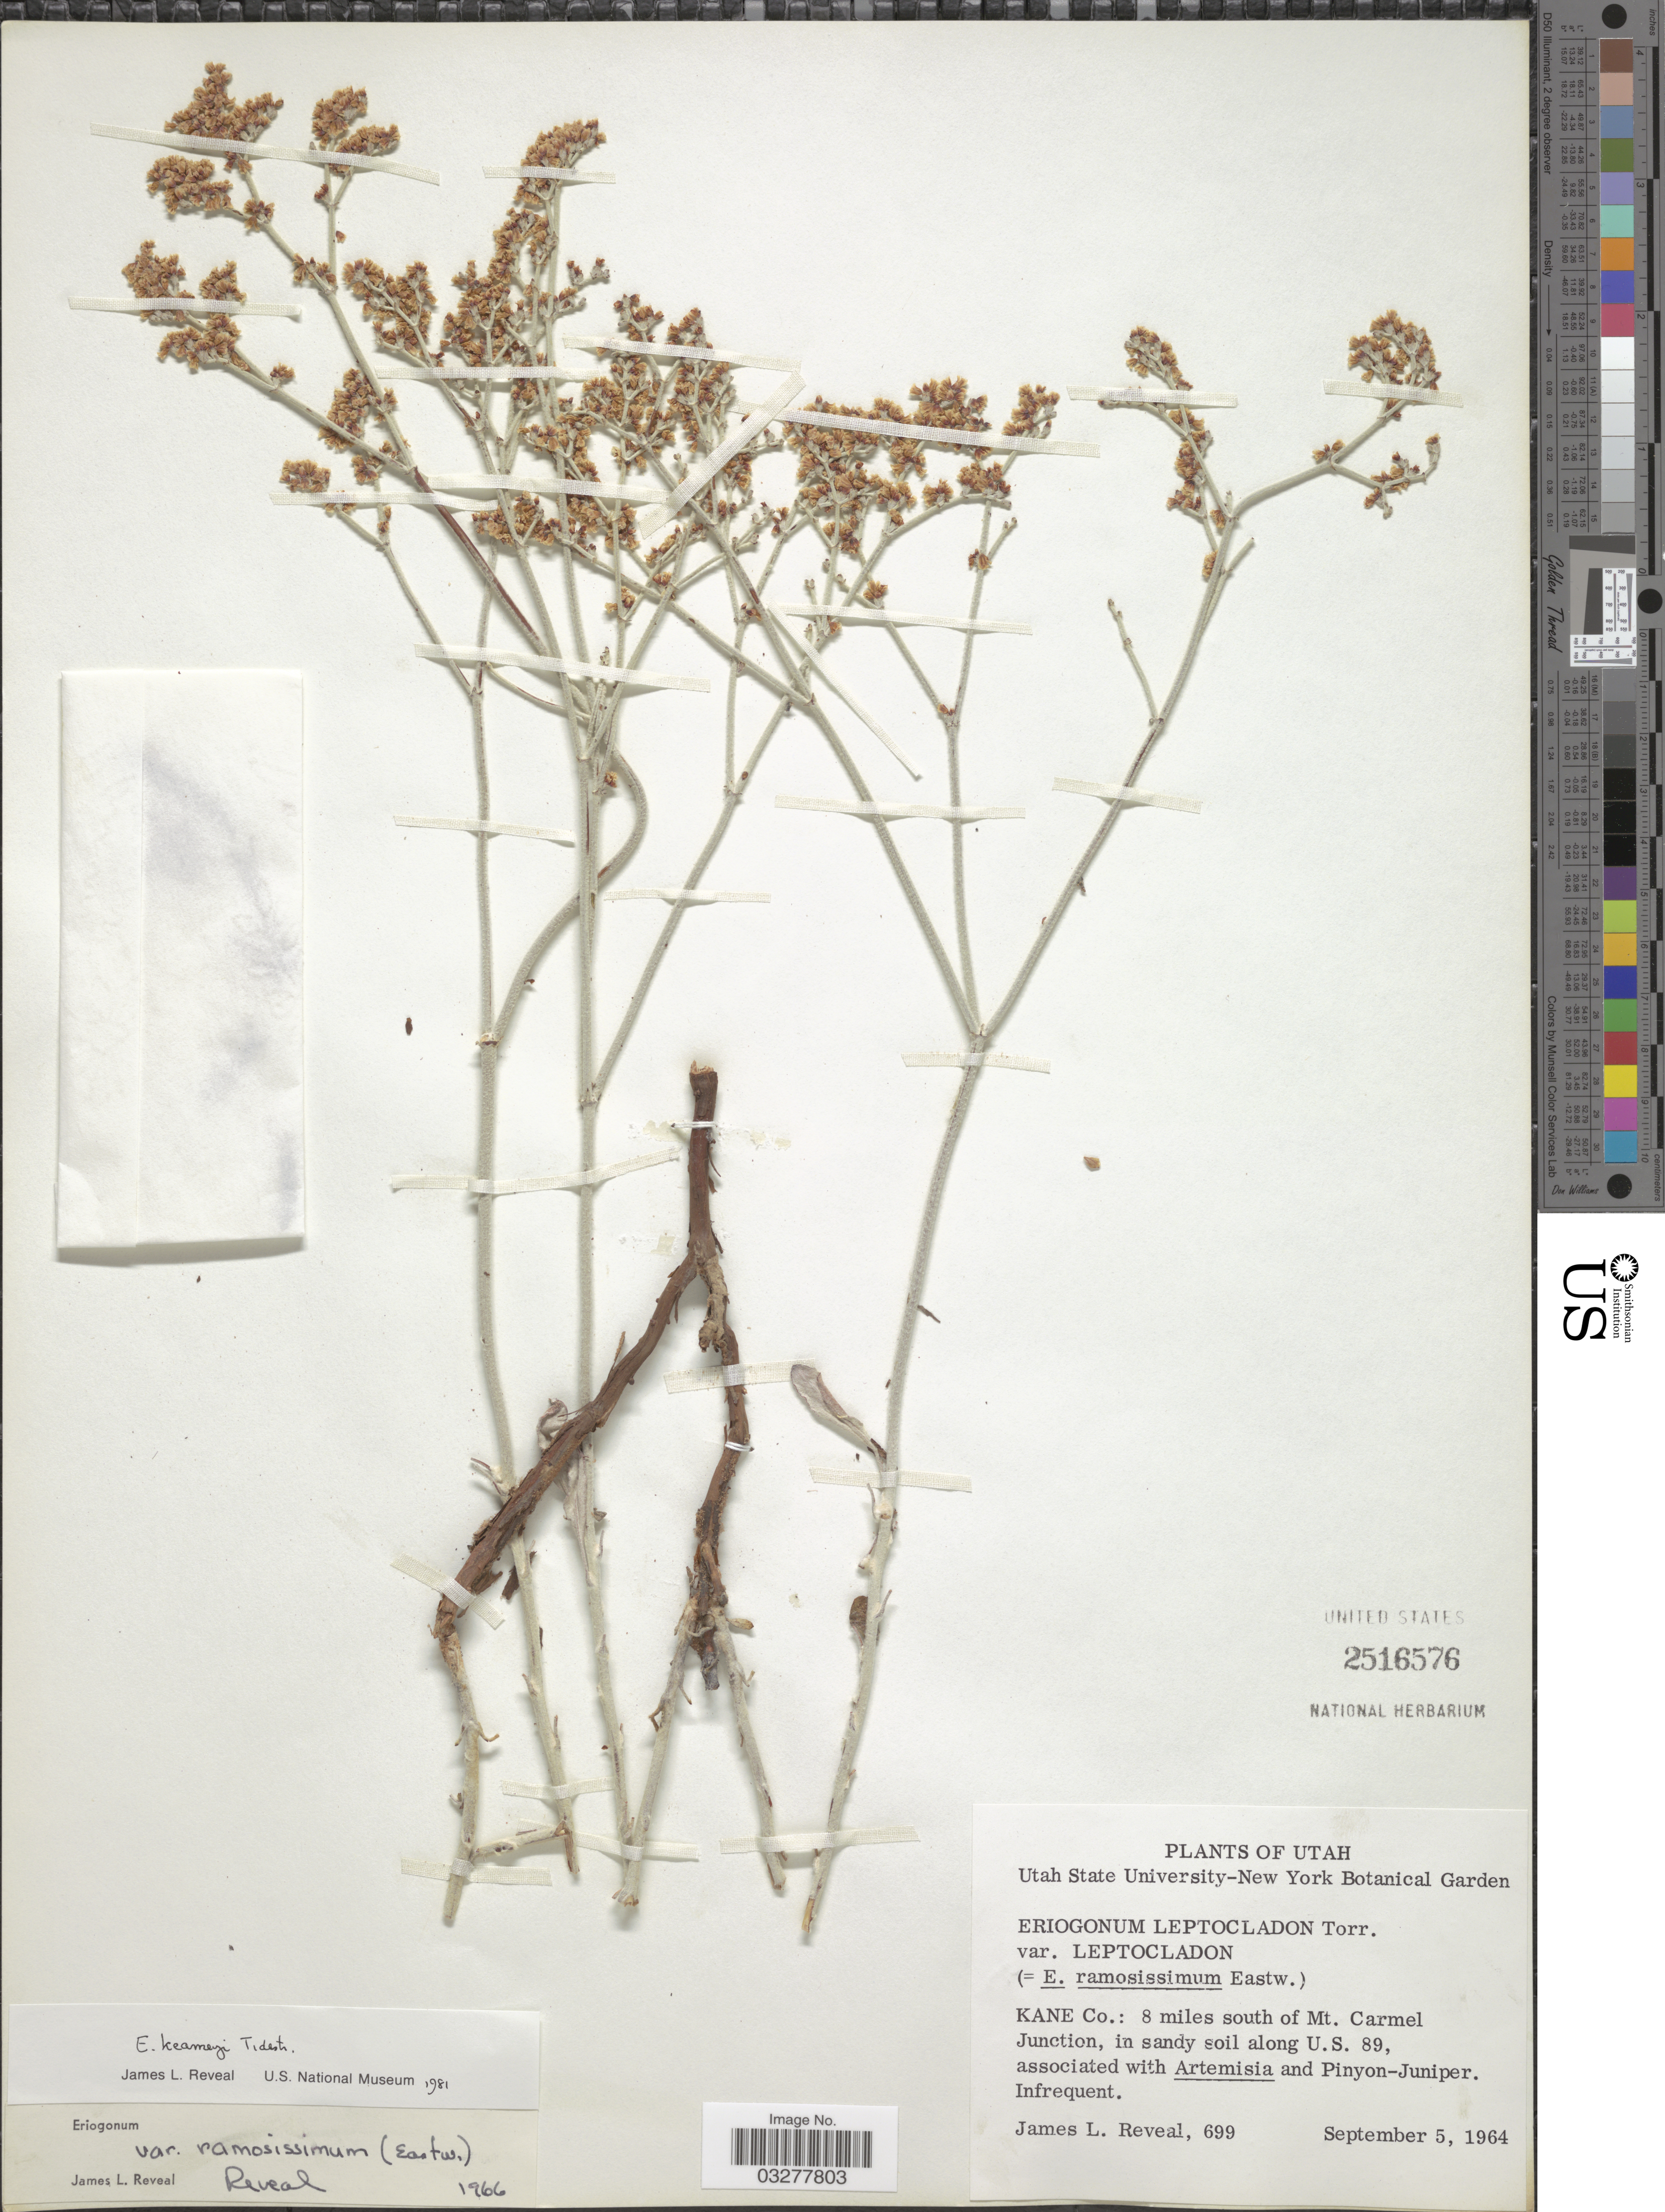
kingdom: Plantae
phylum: Tracheophyta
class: Magnoliopsida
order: Caryophyllales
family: Polygonaceae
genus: Eriogonum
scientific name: Eriogonum kearneyi var. kearneyi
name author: Tidestr.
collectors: J. L. Reveal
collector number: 699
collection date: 1964-09-05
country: United States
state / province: Utah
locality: Kane Co.: 8 miles south of Mt. Carmel Junction, in sandy soil along U.S. 89.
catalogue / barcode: US 2516576